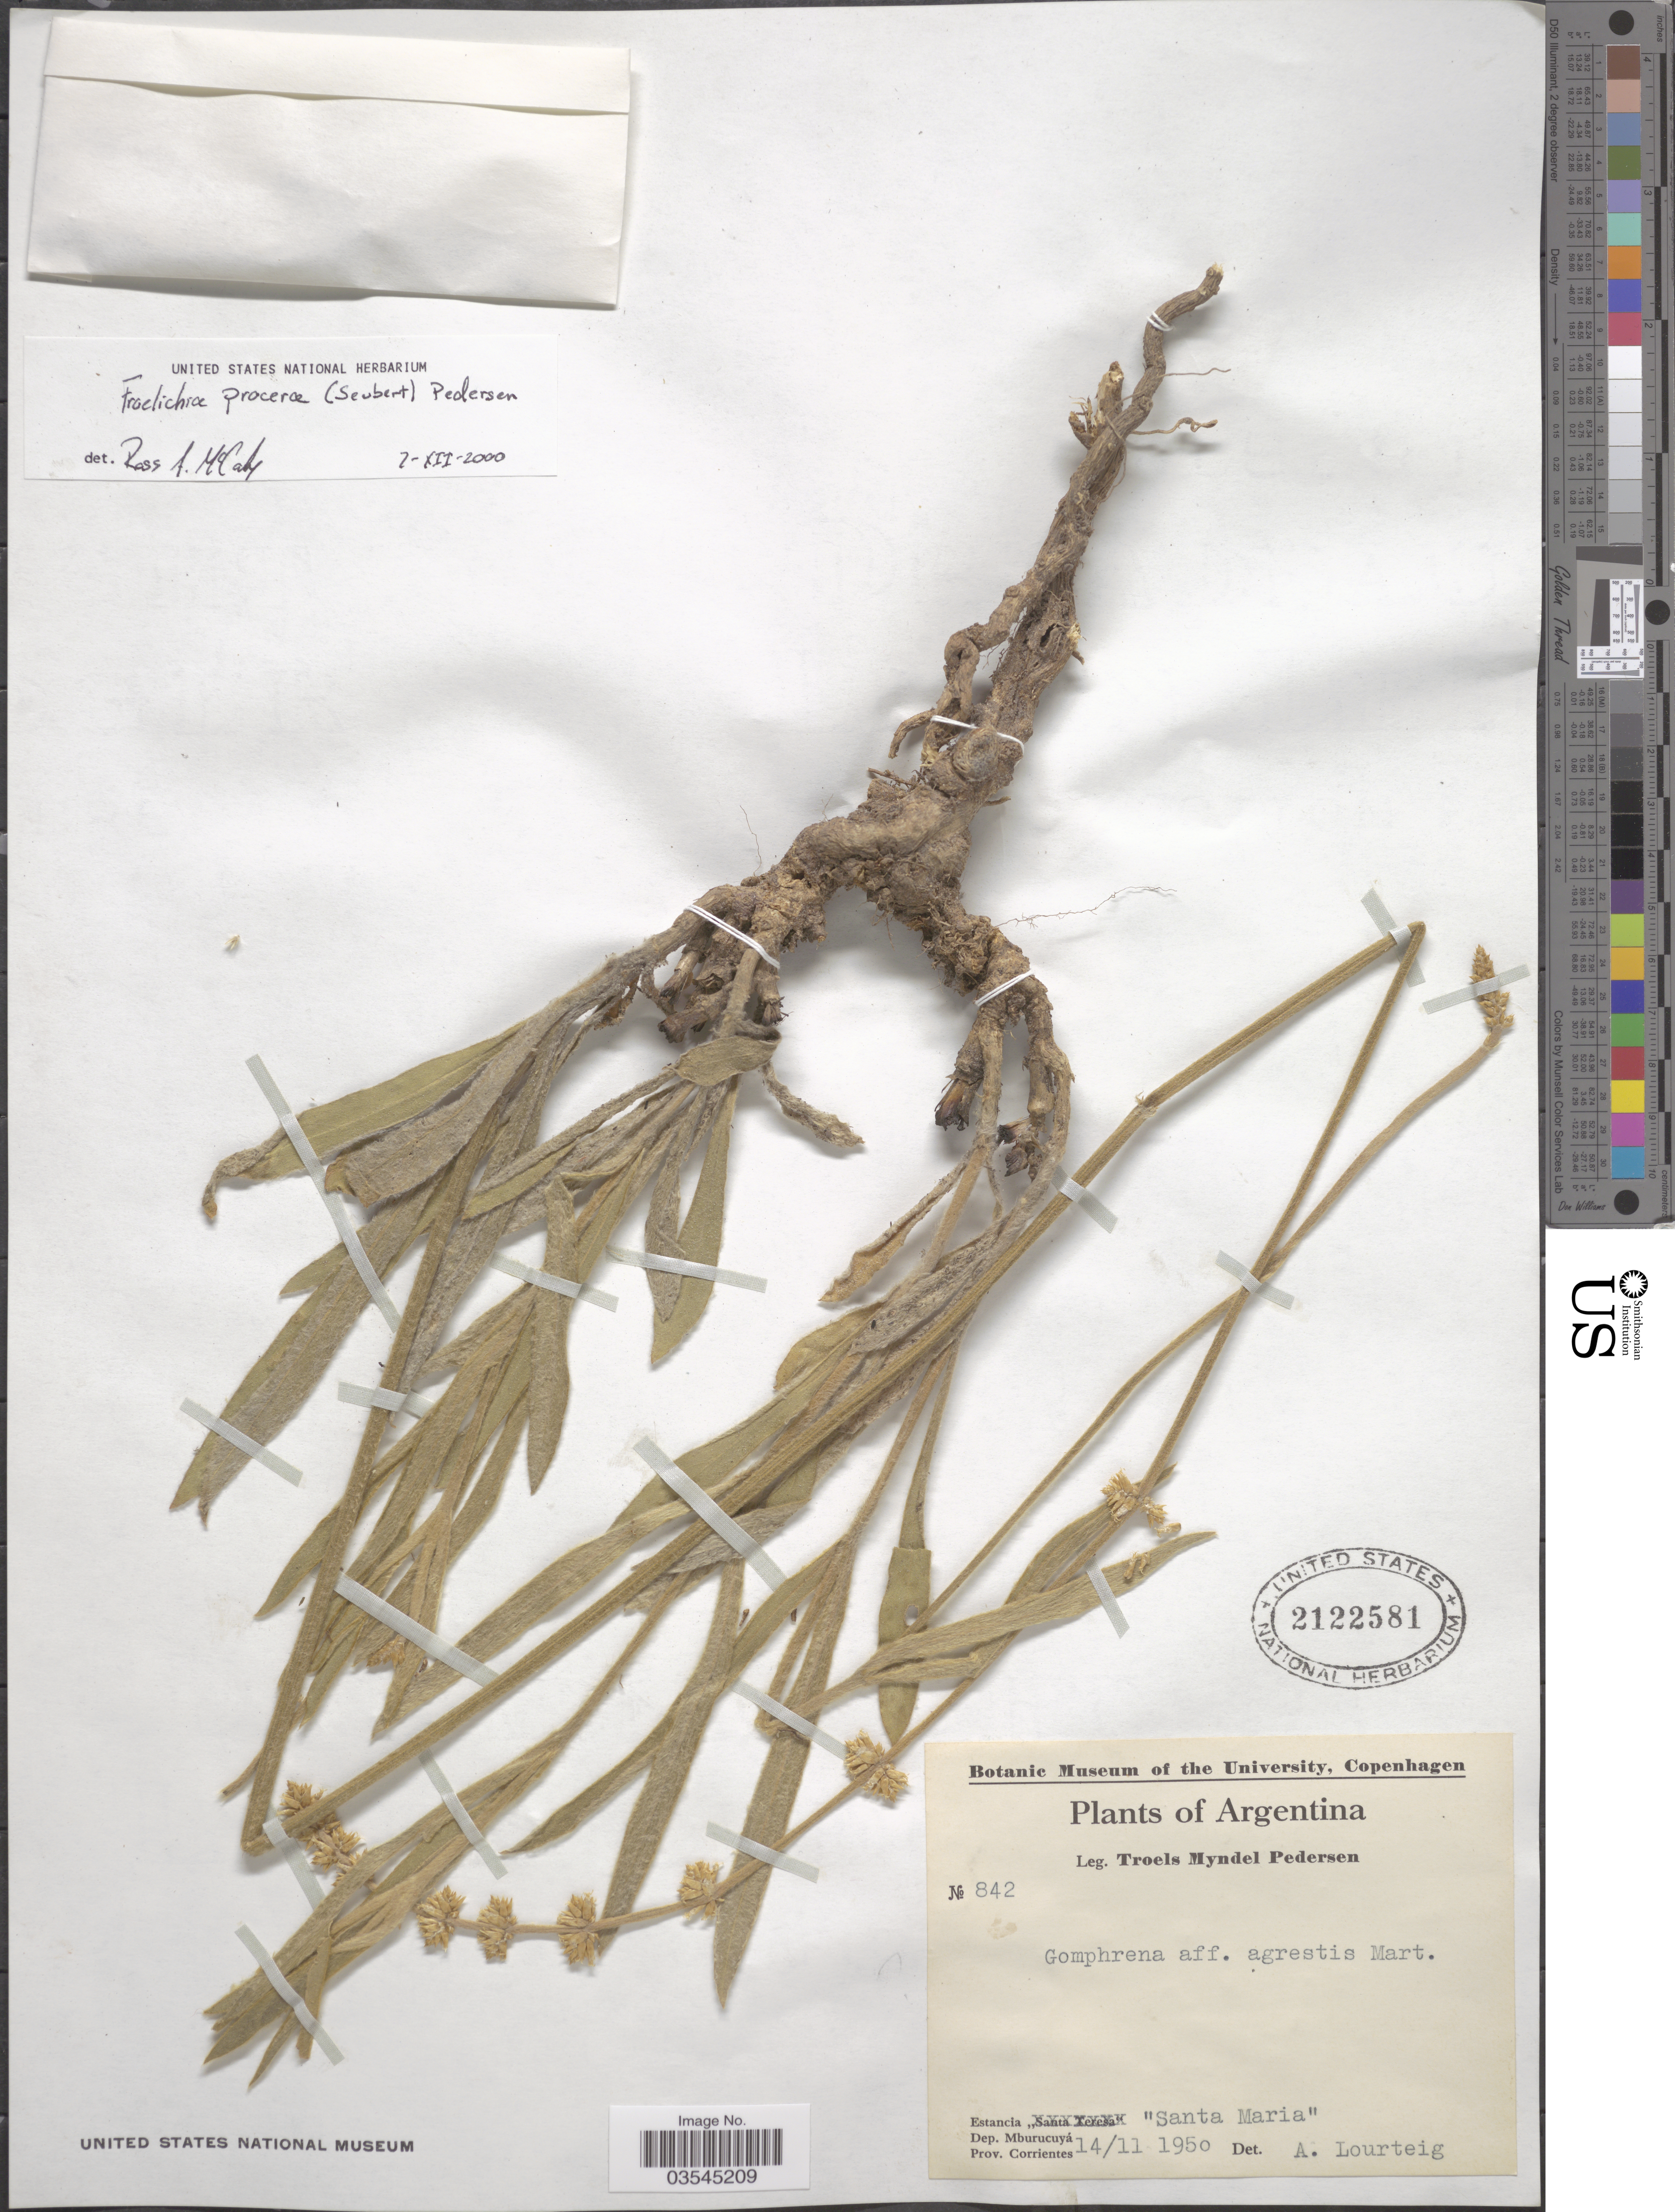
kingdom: Plantae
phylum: Tracheophyta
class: Magnoliopsida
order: Caryophyllales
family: Amaranthaceae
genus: Froelichia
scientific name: Froelichia procera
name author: (Seubert) Perdersen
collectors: T. Pederson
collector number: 842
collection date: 1950-11-14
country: Argentina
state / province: Corrientes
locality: Estancia "Santa Maria". Dep. Mburucuyá.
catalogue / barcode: US 2122581